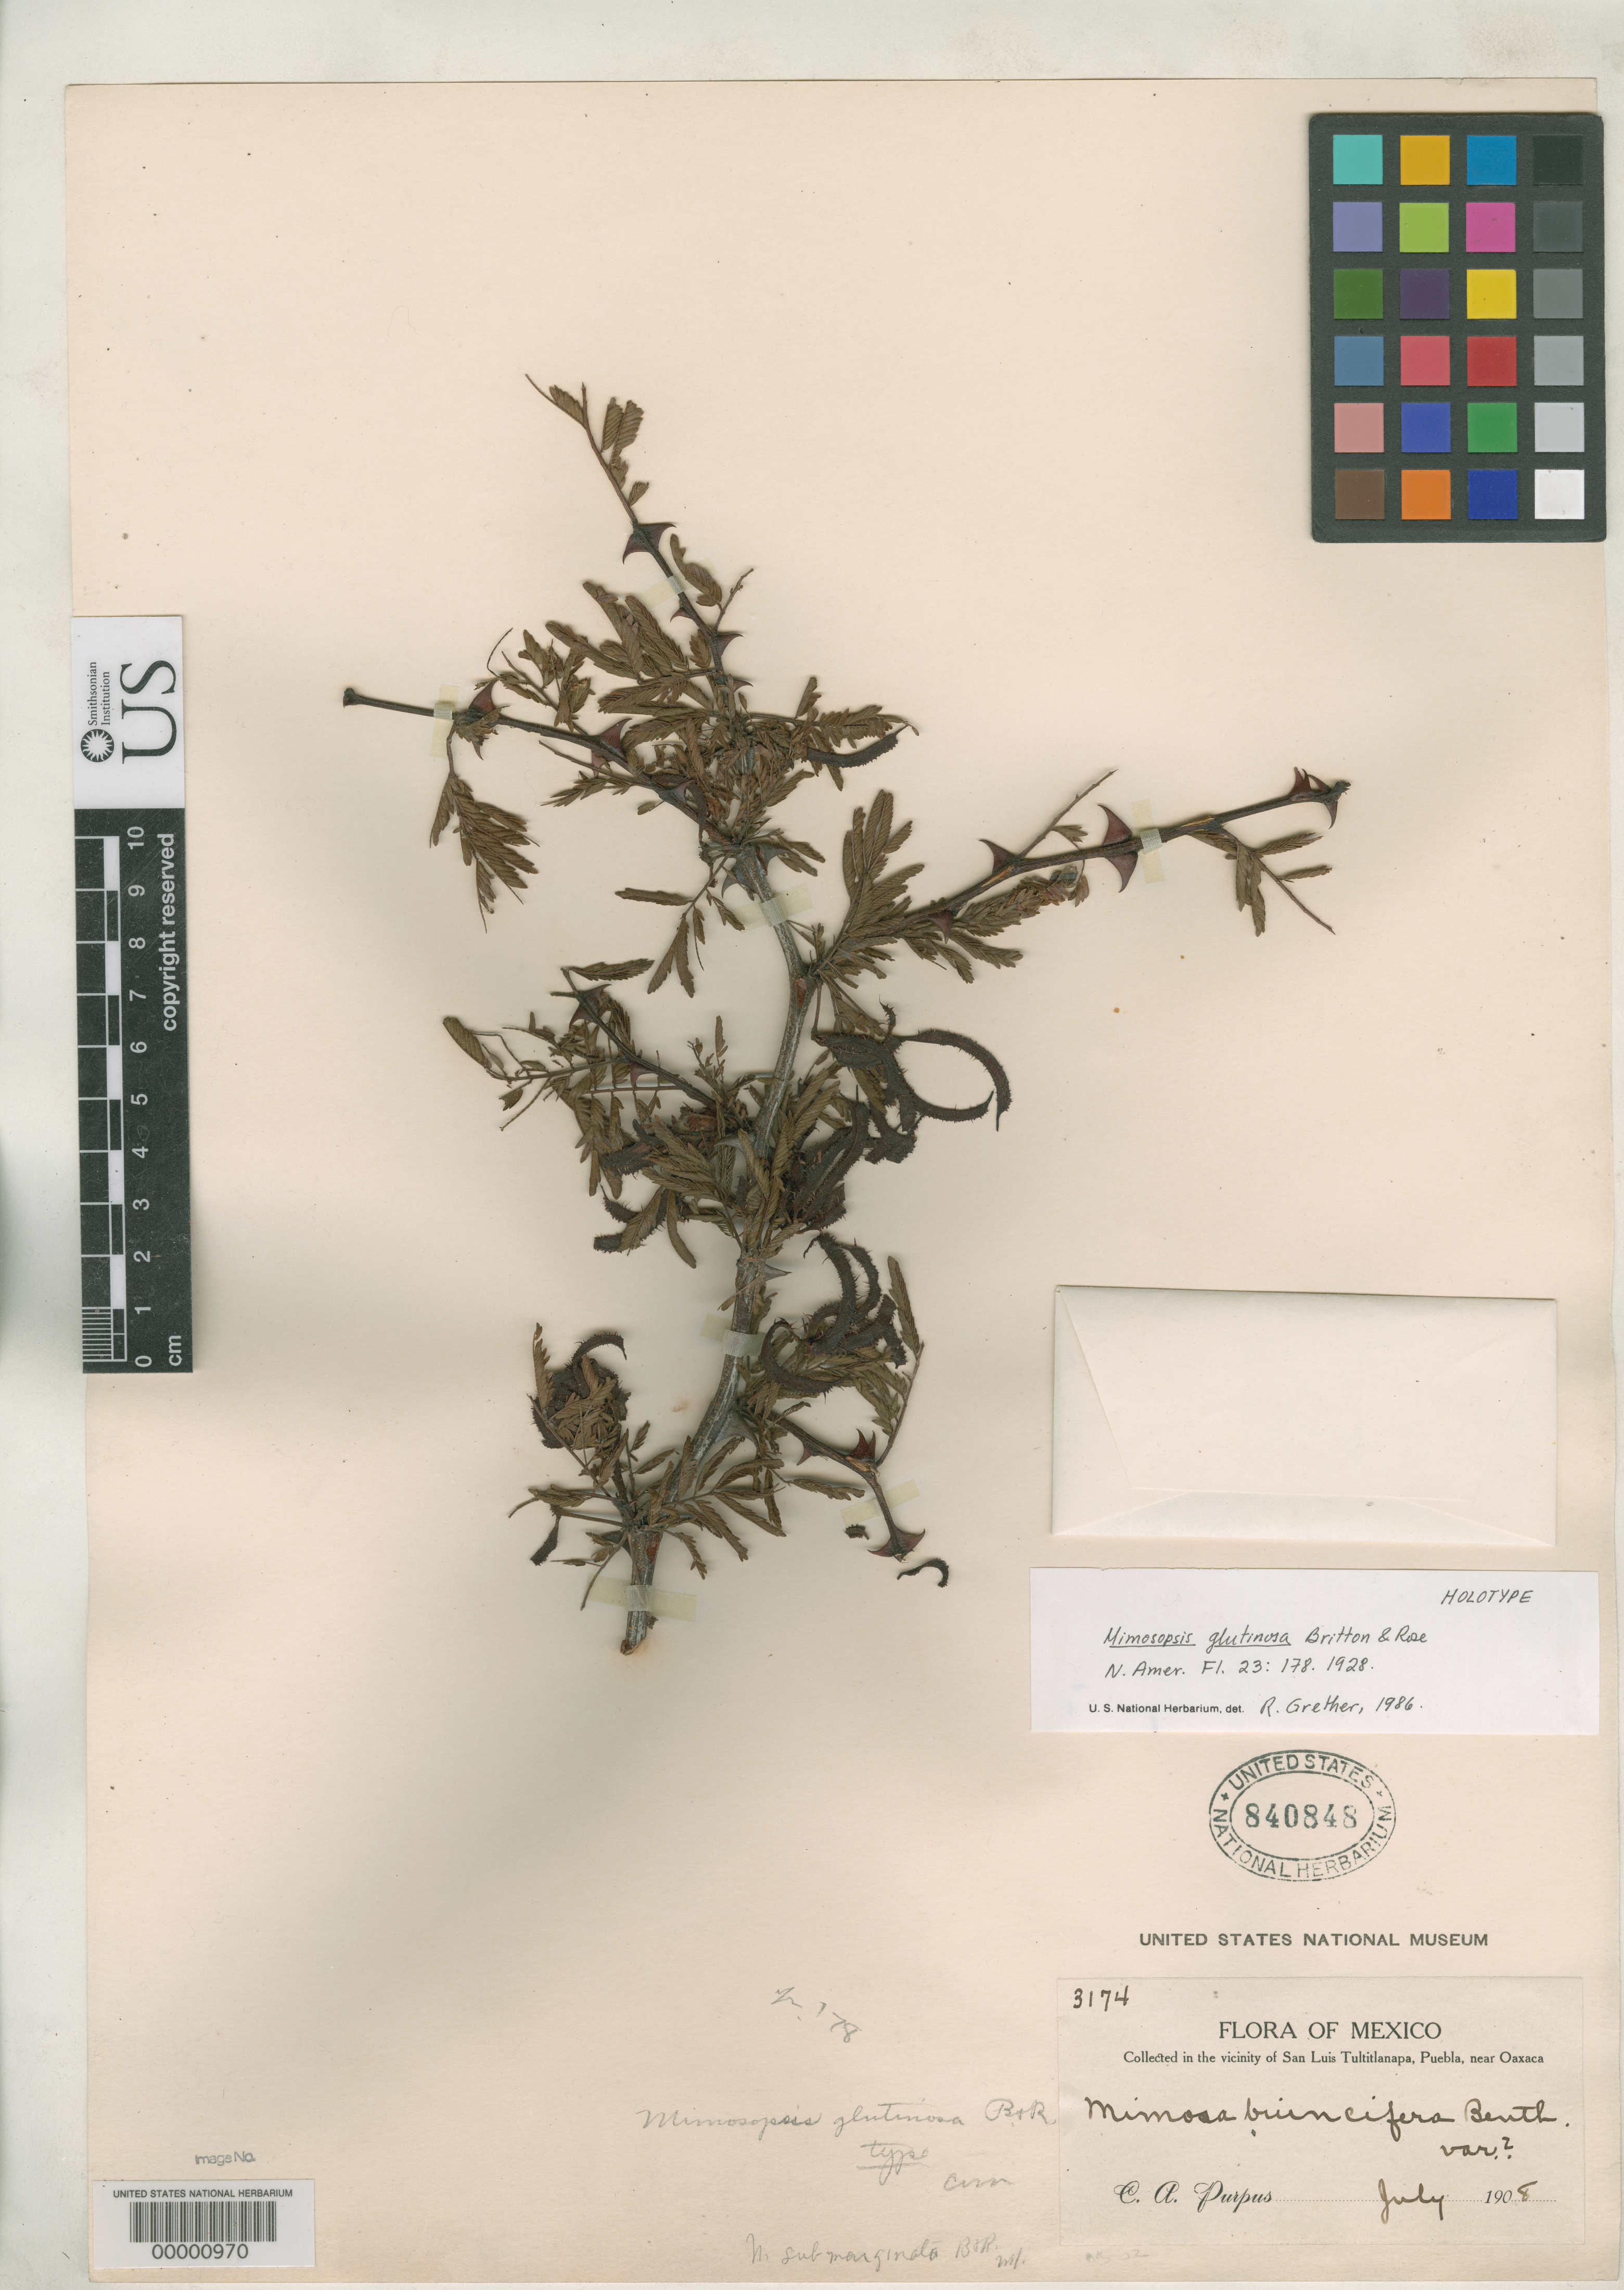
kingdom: Plantae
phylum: Tracheophyta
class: Magnoliopsida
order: Fabales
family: Fabaceae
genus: Mimosopsis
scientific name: Mimosopsis glutinosa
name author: Britton & Rose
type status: Holotype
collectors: C. A. Purpus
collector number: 3174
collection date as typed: Jul 1908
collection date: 1908-07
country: Mexico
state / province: Puebla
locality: San Lusi Tultitlanapa, near Oaxaca.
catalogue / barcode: US 840848